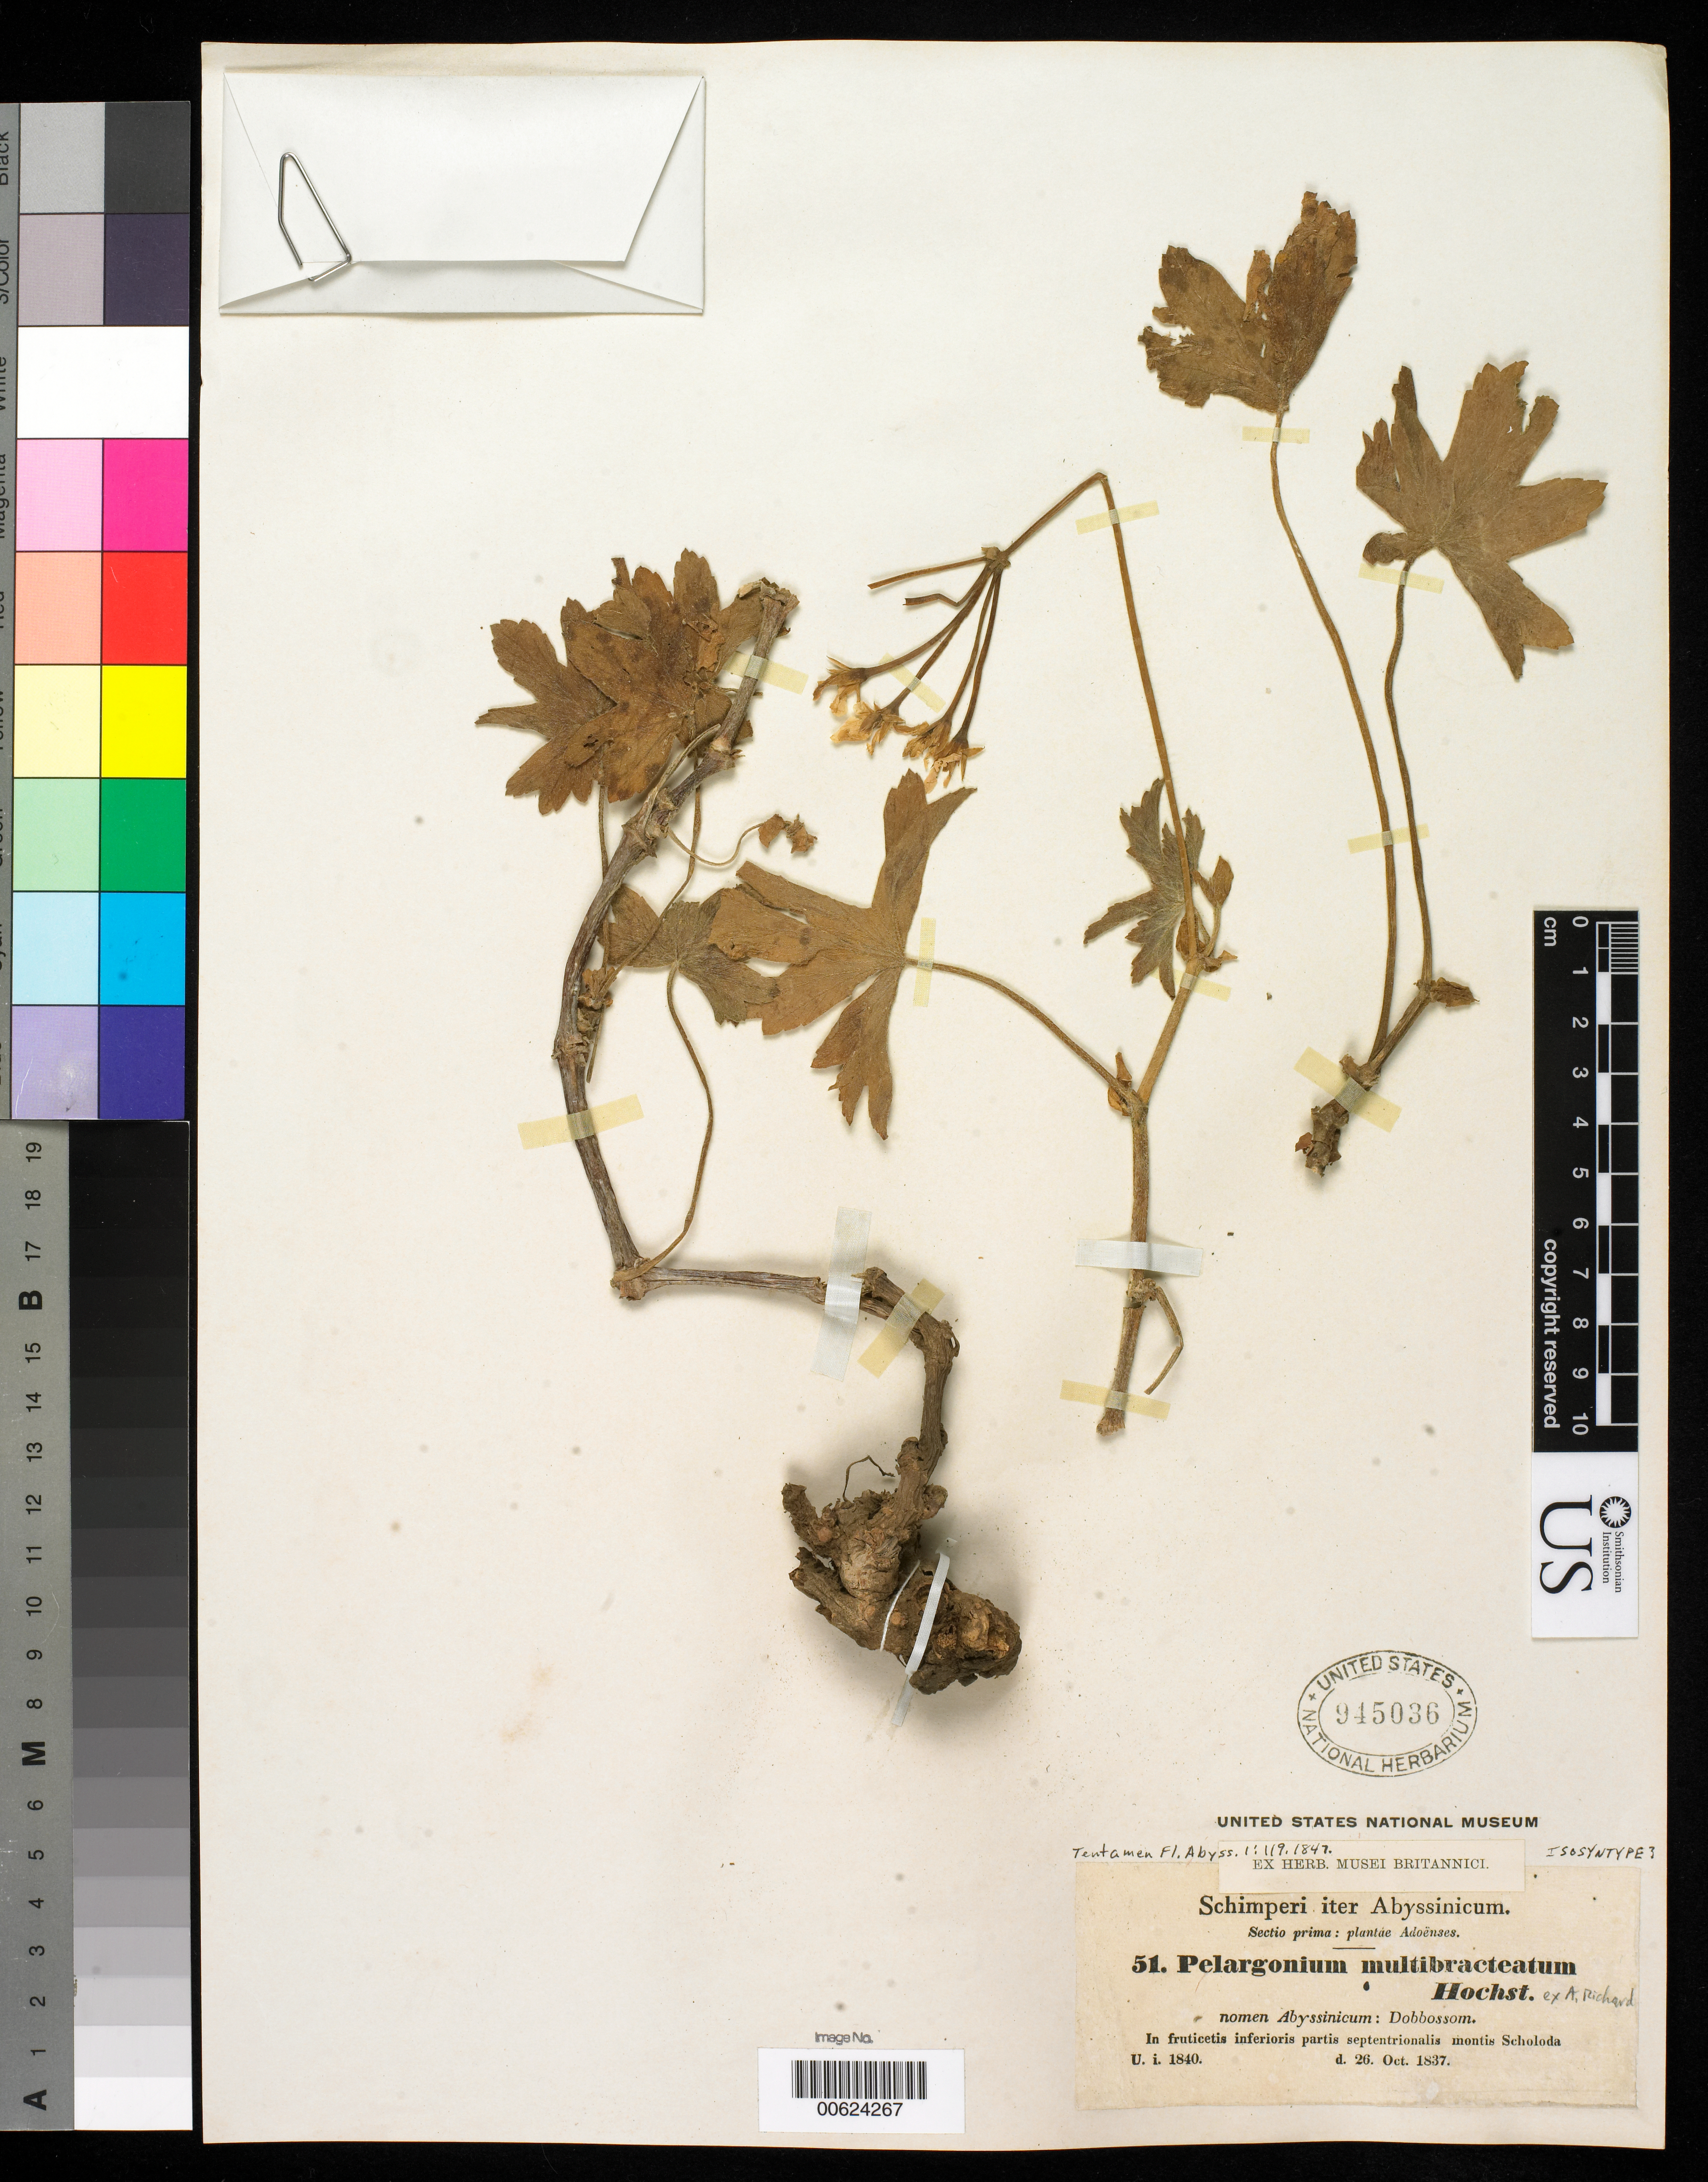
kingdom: Plantae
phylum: Tracheophyta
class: Magnoliopsida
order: Geraniales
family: Geraniaceae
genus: Pelargonium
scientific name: Pelargonium multibracteatum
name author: Hochst. ex A. Rich.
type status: Possible Isosyntype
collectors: -. Schimper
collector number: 51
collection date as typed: Jan 1840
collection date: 1840-01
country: Ethiopia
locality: (Country as Abyssinia)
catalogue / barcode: US 945036